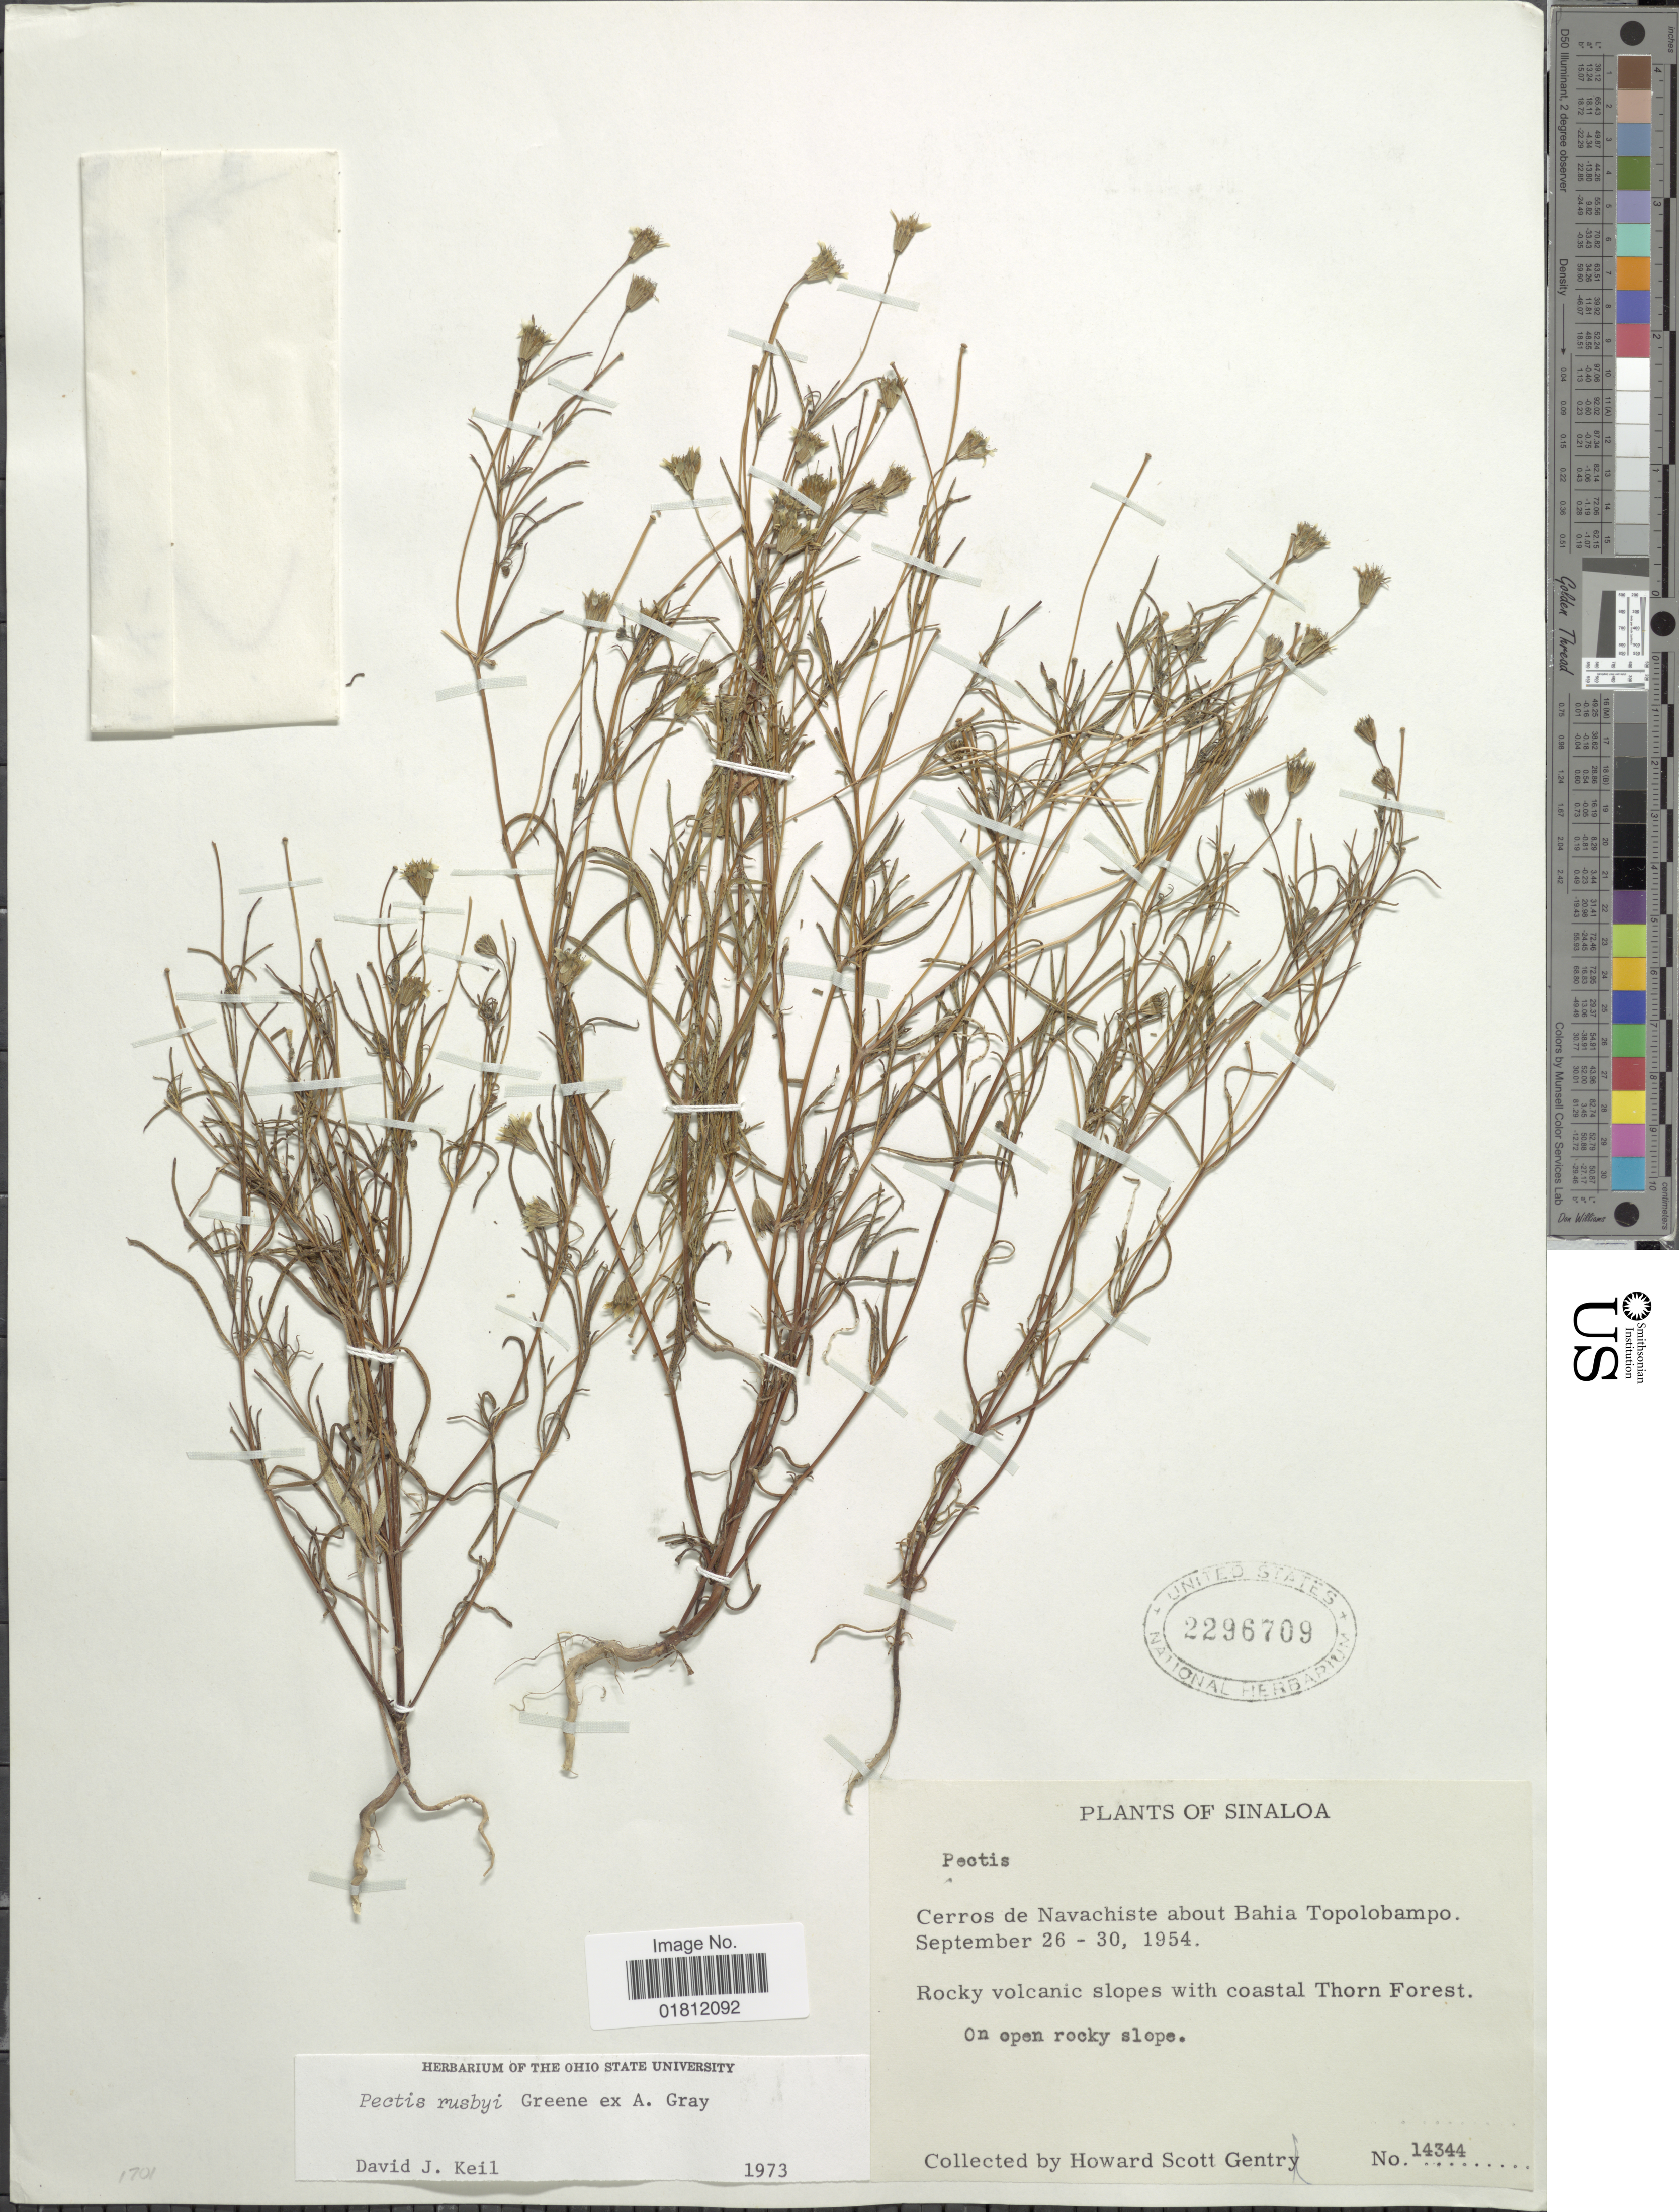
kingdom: Plantae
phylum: Tracheophyta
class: Magnoliopsida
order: Asterales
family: Asteraceae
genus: Pectis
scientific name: Pectis rusbyi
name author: Greene ex A. Gray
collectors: H. S. Gentry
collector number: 14344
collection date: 1954-09-26/1954-09-30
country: Mexico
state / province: Sinaloa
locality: Cerros de Navachiste about Bahia Topolobampo.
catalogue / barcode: US 2296709